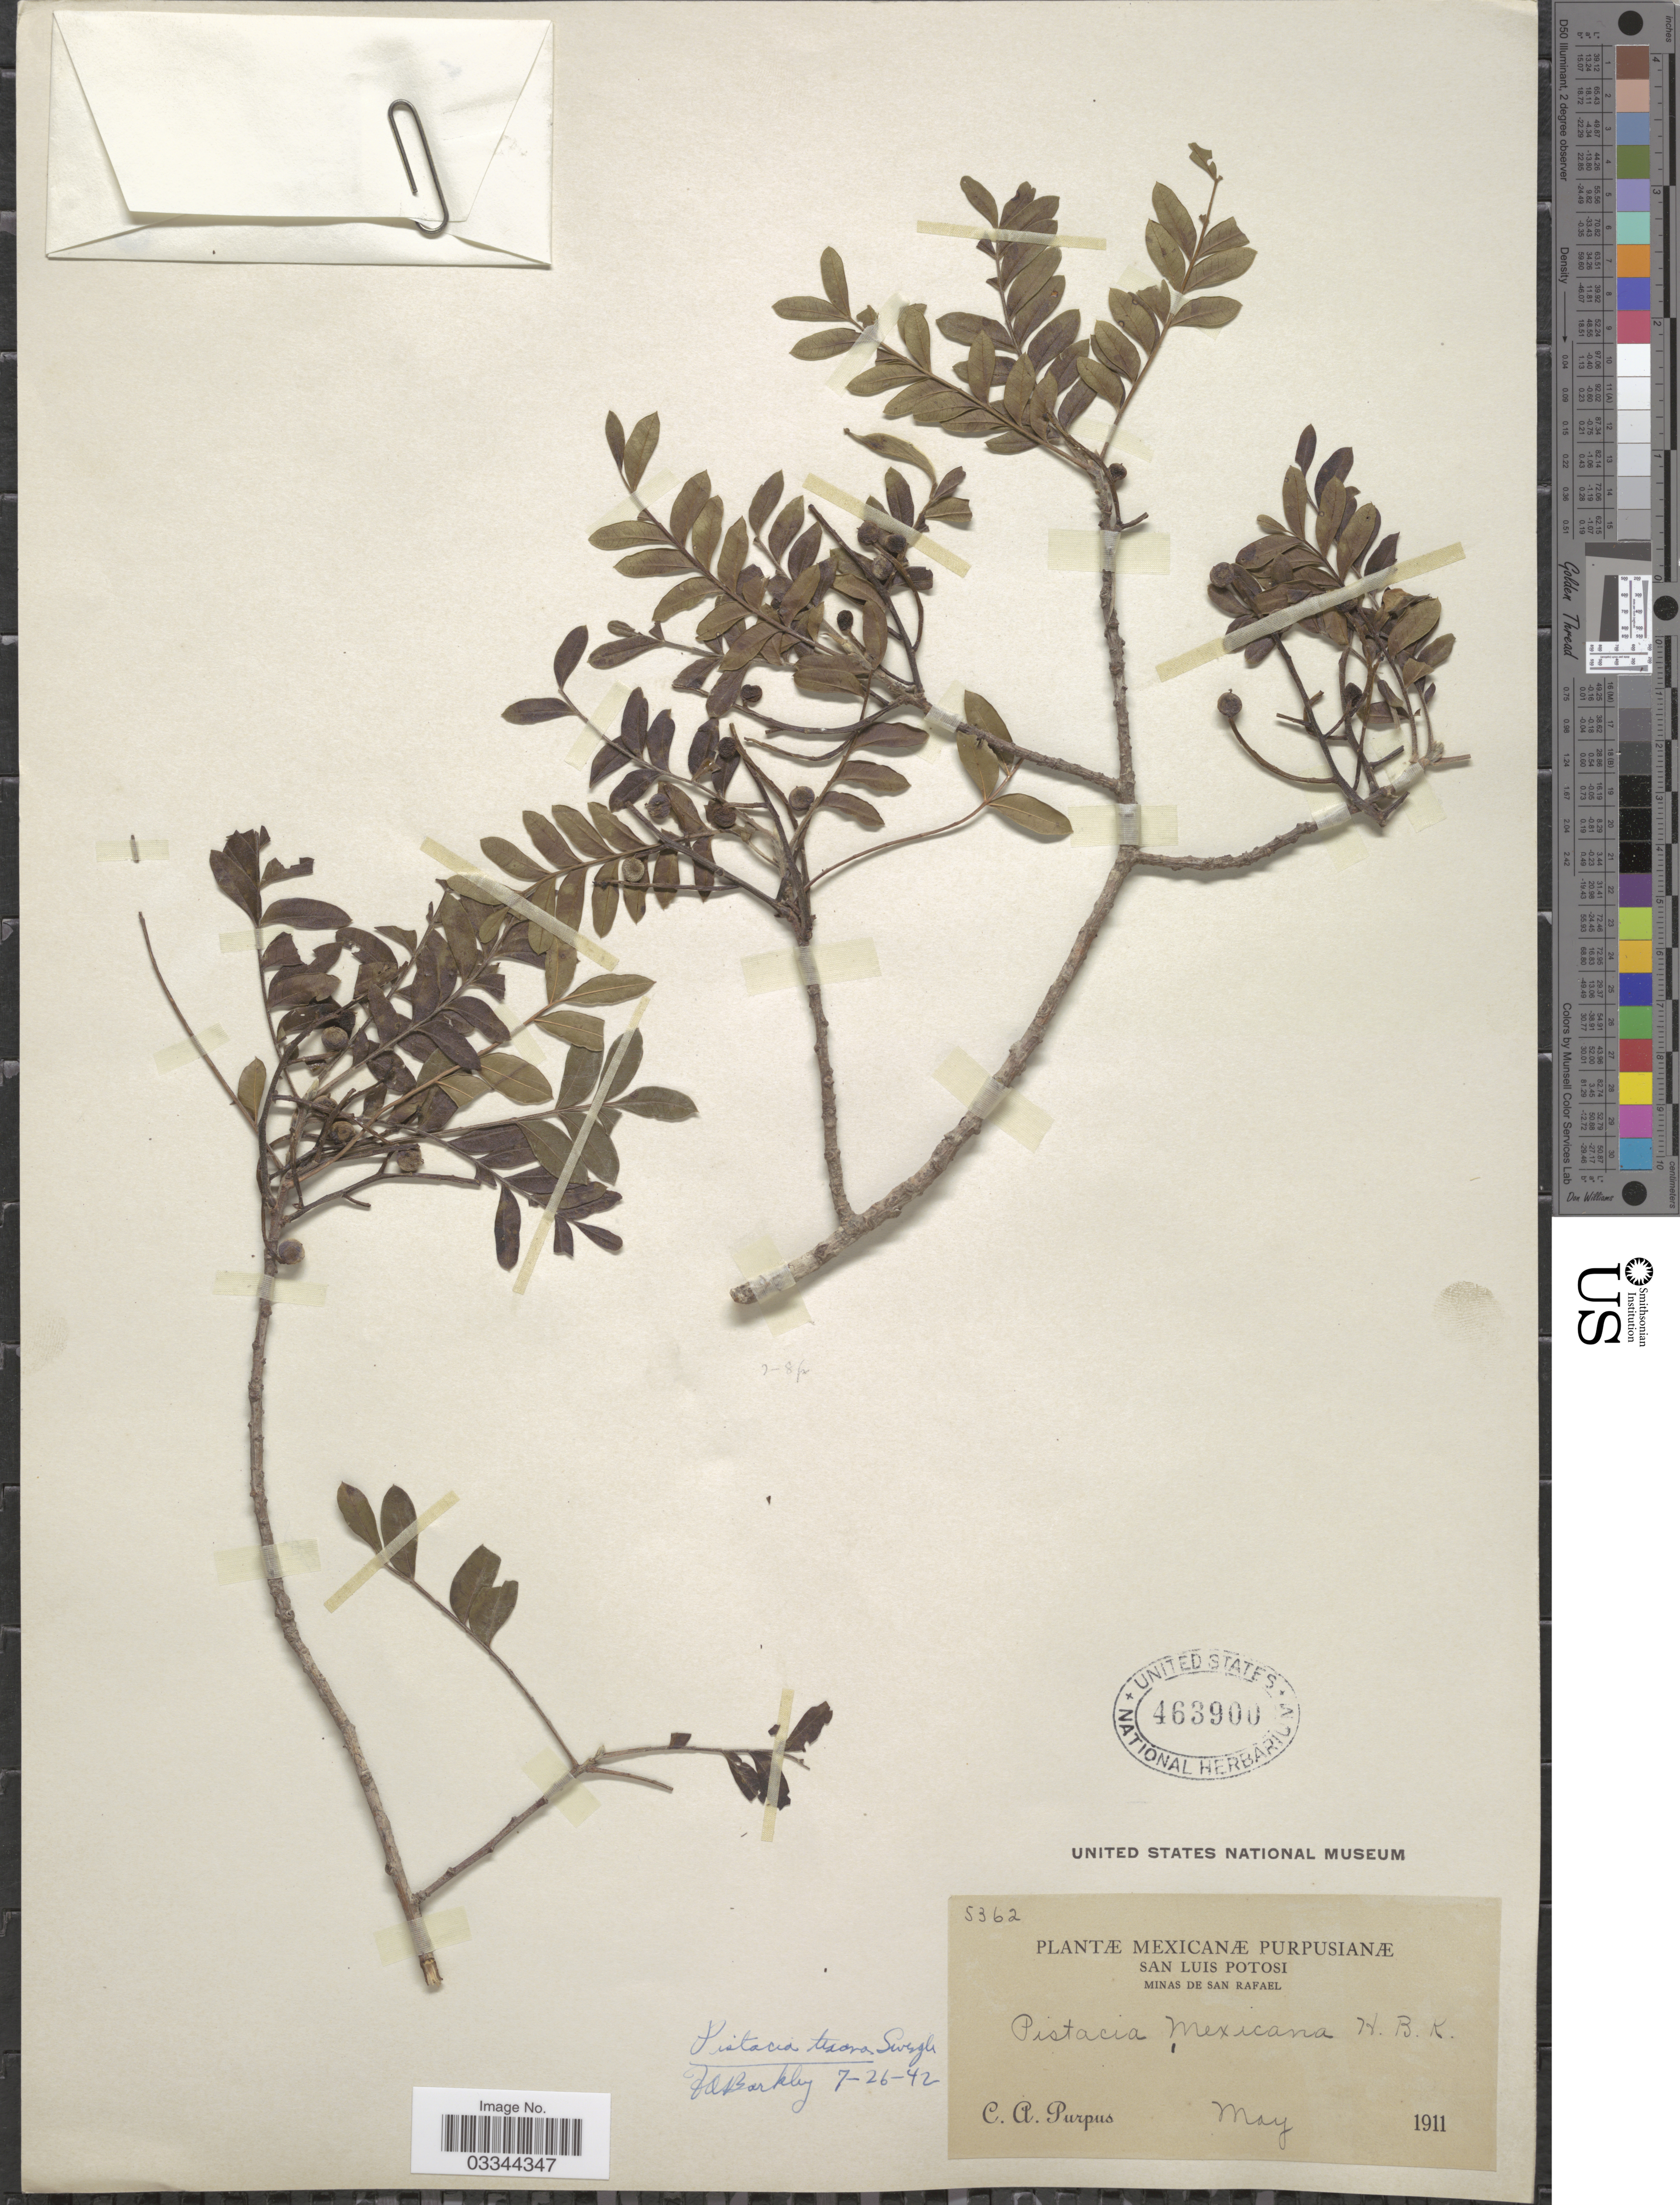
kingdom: Plantae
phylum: Tracheophyta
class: Magnoliopsida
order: Sapindales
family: Anacardiaceae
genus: Pistacia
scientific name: Pistacia mexicana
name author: Kunth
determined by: Mitchell, John D.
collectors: C. A. Purpus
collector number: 5362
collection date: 1911-05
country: Mexico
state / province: San Luis Potosí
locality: Minas de San Rafael.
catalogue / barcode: US 463900